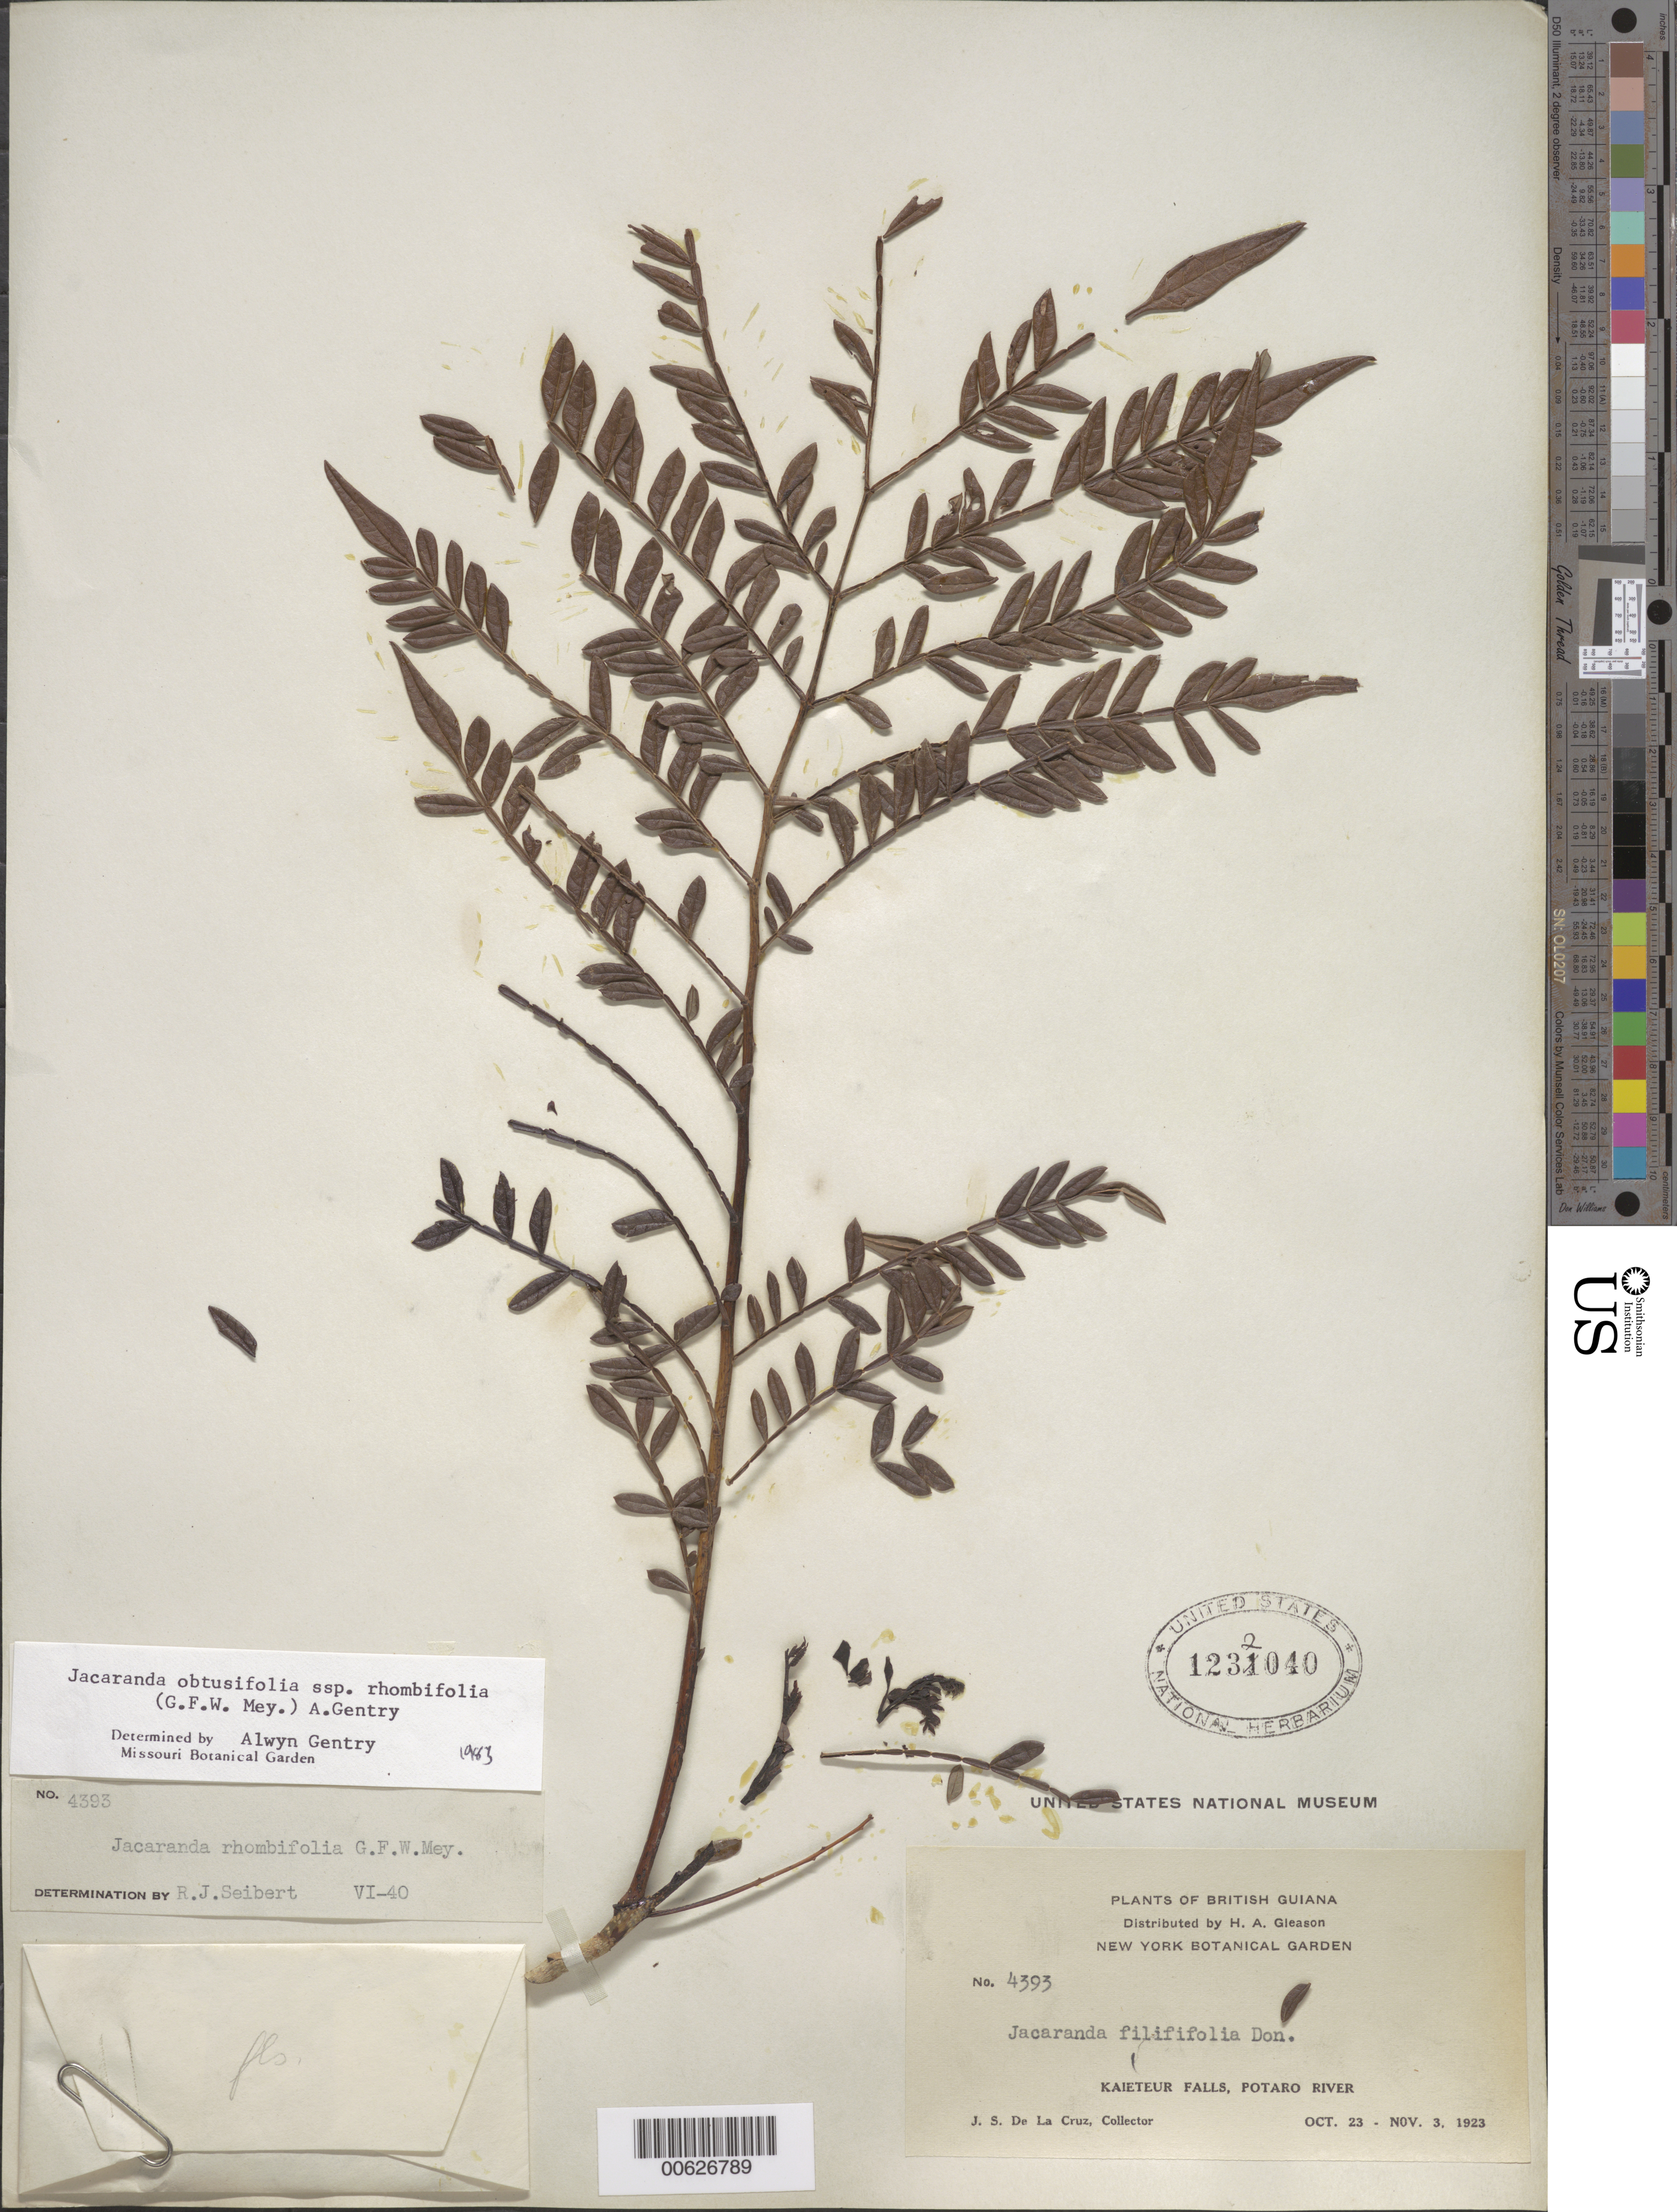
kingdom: Plantae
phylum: Tracheophyta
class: Magnoliopsida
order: Lamiales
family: Bignoniaceae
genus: Jacaranda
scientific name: Jacaranda obtusifolia subsp. rhombifolia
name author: (G. Mey.) A.H. Gentry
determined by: Gentry, A. H.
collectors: J. S. de la Cruz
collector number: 4393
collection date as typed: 23-Oct-23 to 3-Nov-23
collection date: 1923-10-23/1923-11-03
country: Guyana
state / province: Potaro-Siparuni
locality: Kaieteur Falls, Potaro R.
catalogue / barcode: US 1232040